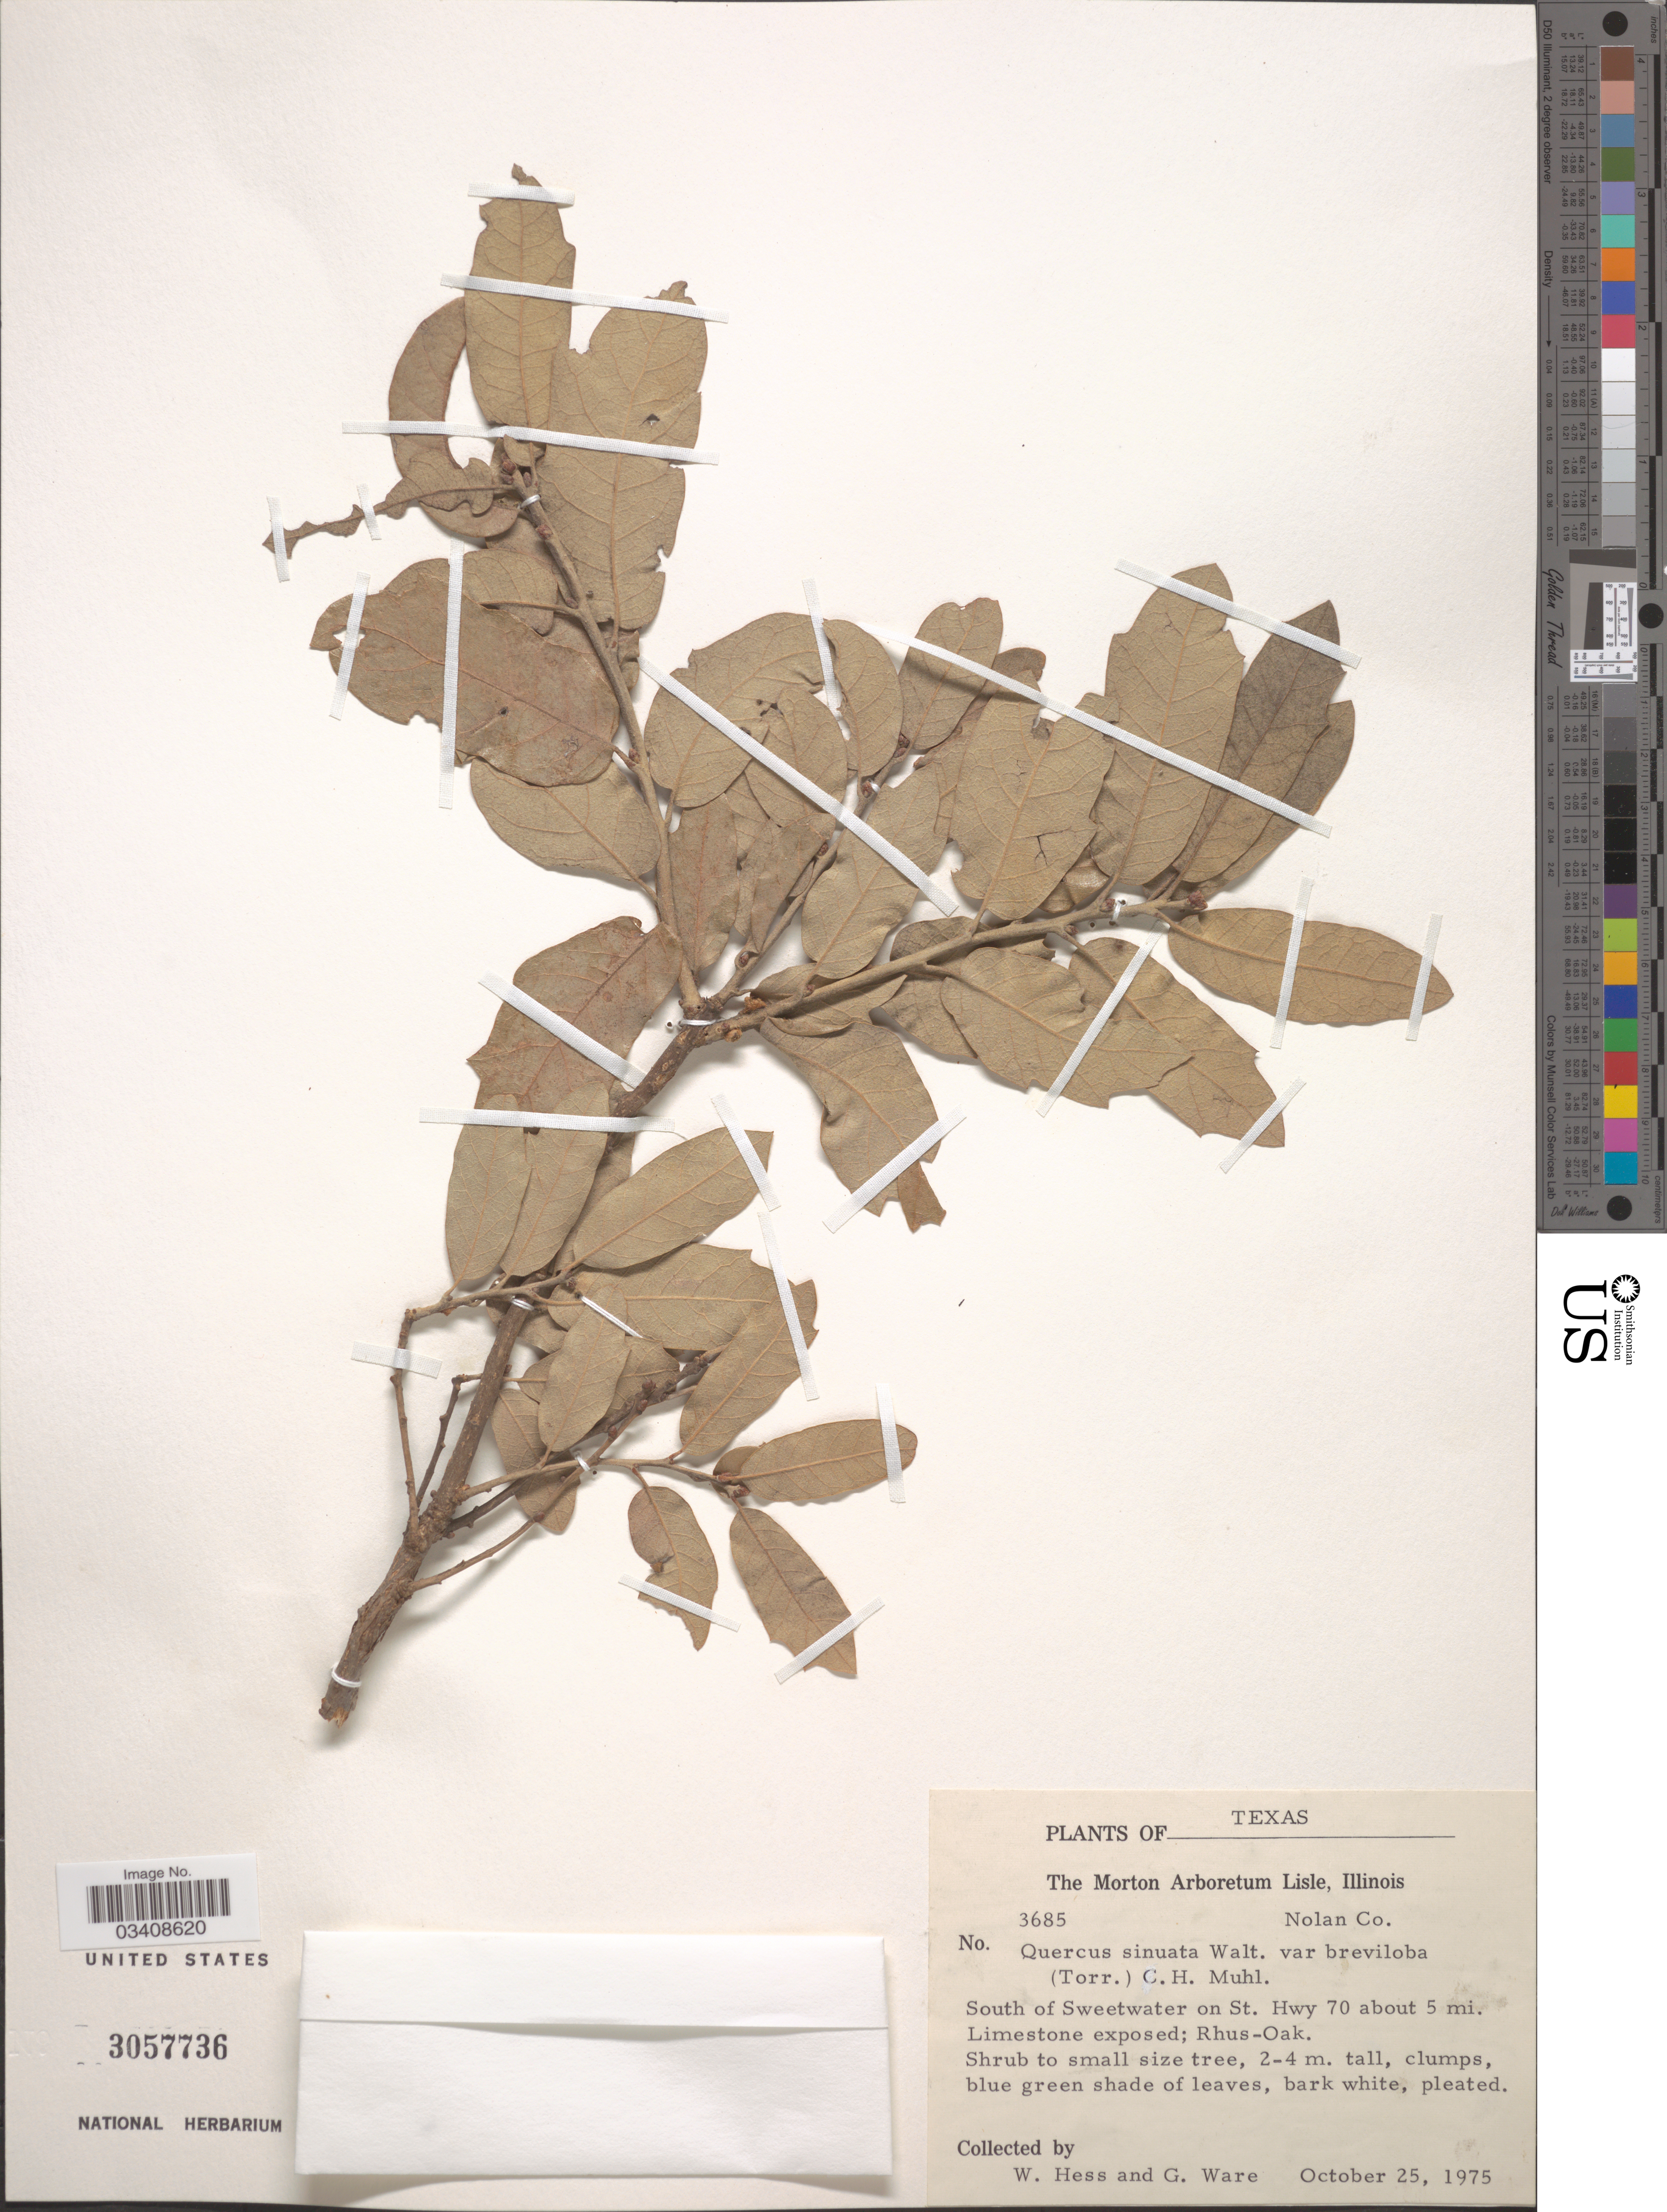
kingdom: Plantae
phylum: Tracheophyta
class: Magnoliopsida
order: Fagales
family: Fagaceae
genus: Quercus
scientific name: Quercus sinuata var. breviloba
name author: C.H. Mull.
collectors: W. Hess & G. Ware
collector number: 3685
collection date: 1975-10-25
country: United States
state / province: Texas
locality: Nolan Co. South of Sweetwater on St. Hwy 70 about 5 mi.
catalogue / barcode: US 3057736